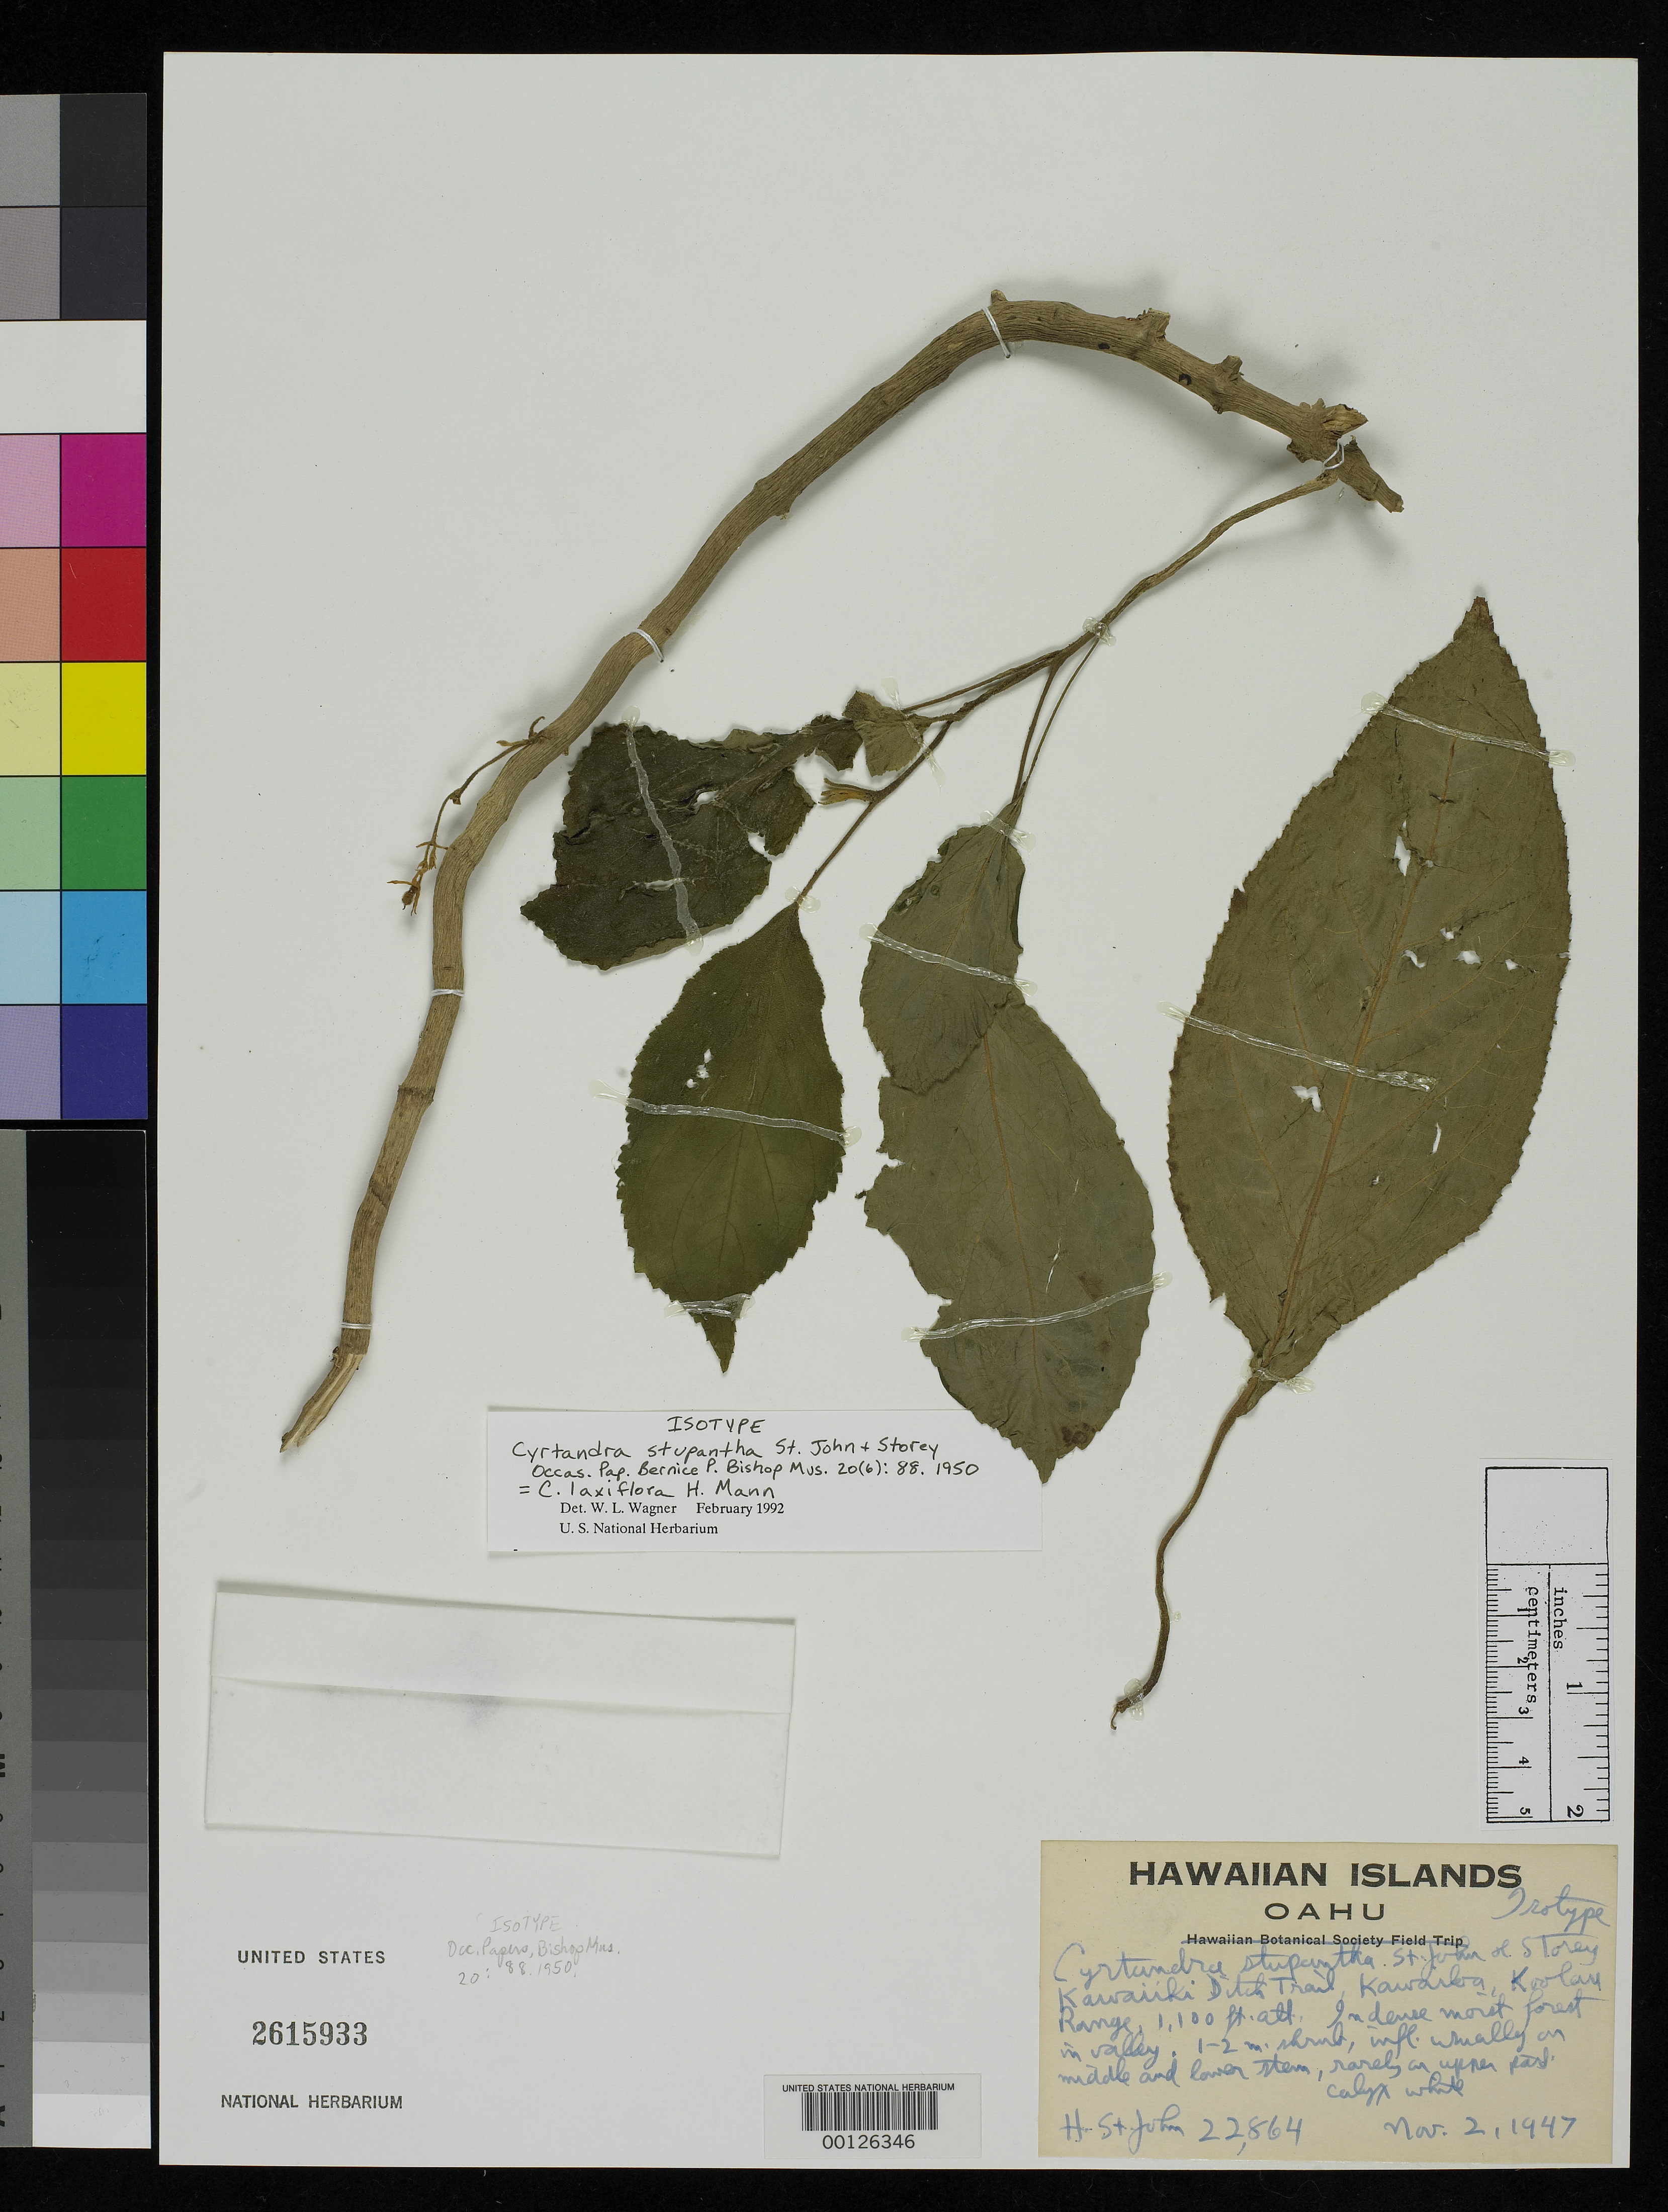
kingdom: Plantae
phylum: Tracheophyta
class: Magnoliopsida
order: Lamiales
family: Gesneriaceae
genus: Cyrtandra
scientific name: Cyrtandra stupantha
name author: H. St. John & Storey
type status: Isotype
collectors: H. St. John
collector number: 22864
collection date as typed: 02 Nov 1947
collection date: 1947-11-02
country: United States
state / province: Hawaii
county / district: Honolulu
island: Oahu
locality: Kawaiiki Ditch Trail, Kawailoa, Koolau Range.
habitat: In dense moist forest in valley.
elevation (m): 335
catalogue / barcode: US 2615933